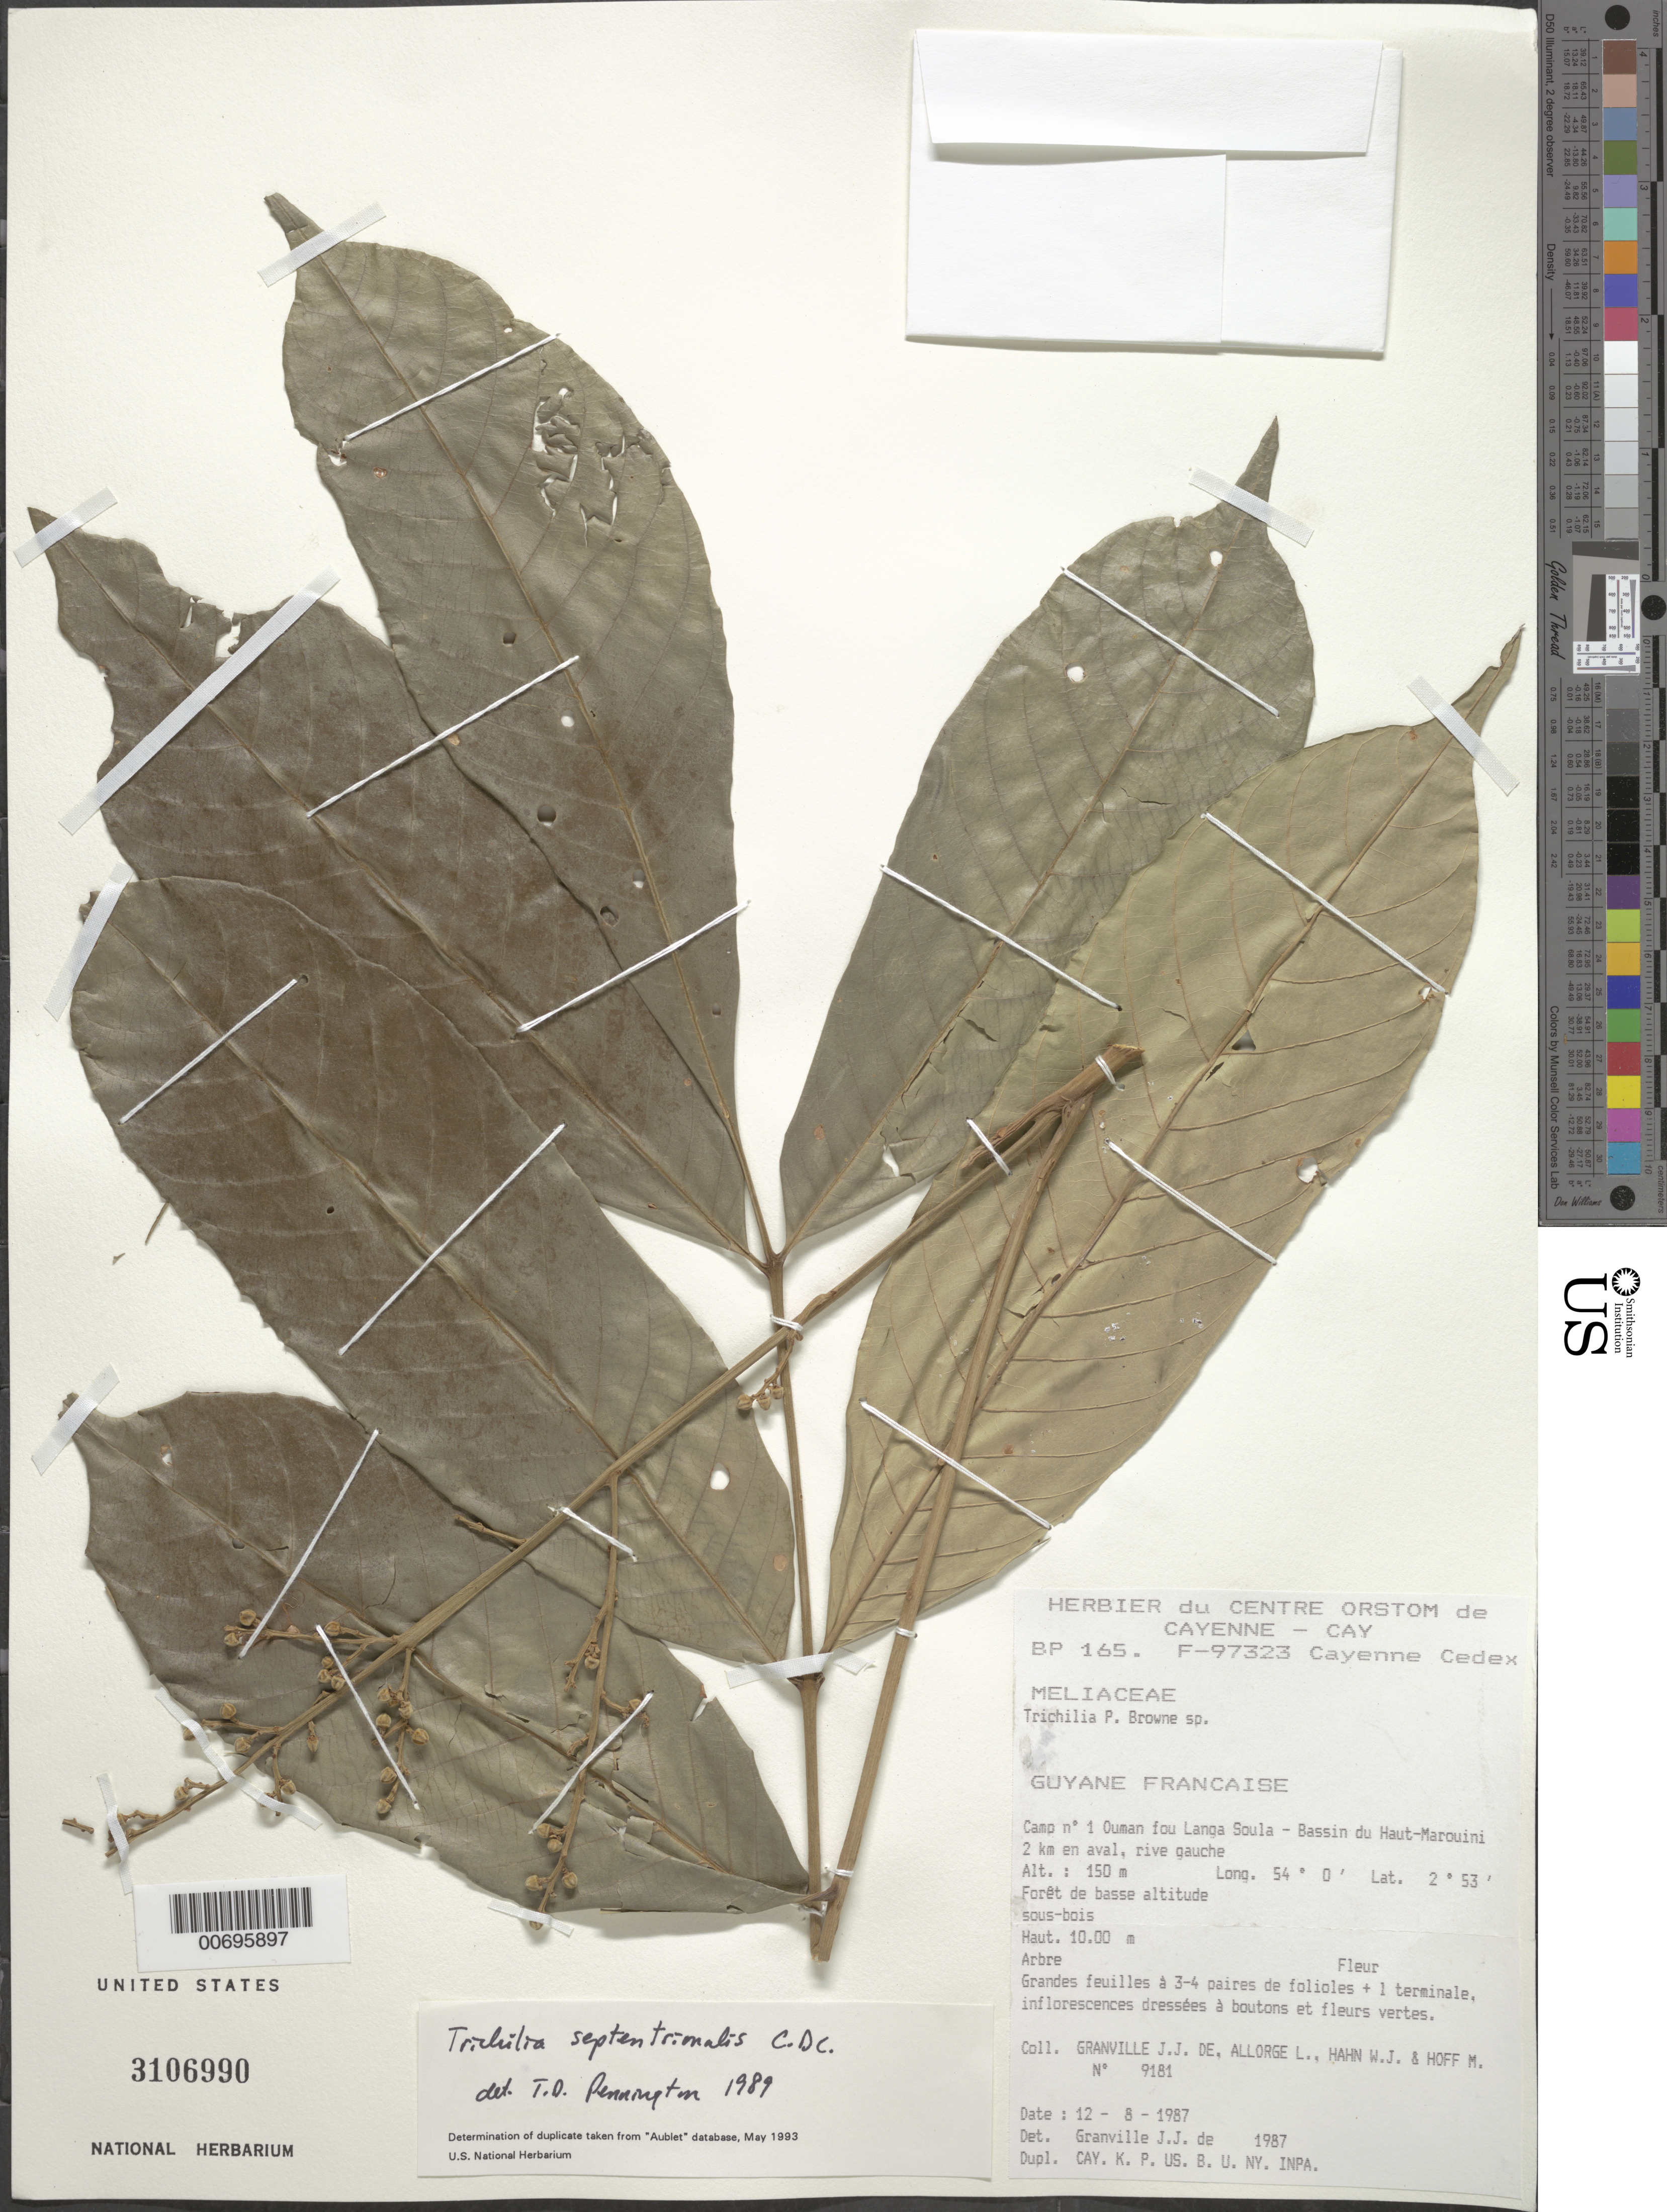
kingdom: Plantae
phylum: Tracheophyta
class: Magnoliopsida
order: Sapindales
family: Meliaceae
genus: Trichilia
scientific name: Trichilia septentrionalis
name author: C. DC.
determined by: Pennington, T. D., (K)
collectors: J.-J. de Granville, L. Allorge, W. J. Hahn & M. Hoff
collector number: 9181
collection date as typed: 12-Aug-87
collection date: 1987-08-12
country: French Guiana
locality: Camp #1, Ouman fou Langa Soula, Bassin du Haut-Marouini. 2 km en aval. Rive gauche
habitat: Forêt de basse altitude. Sous-bois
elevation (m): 150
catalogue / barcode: US 3106990